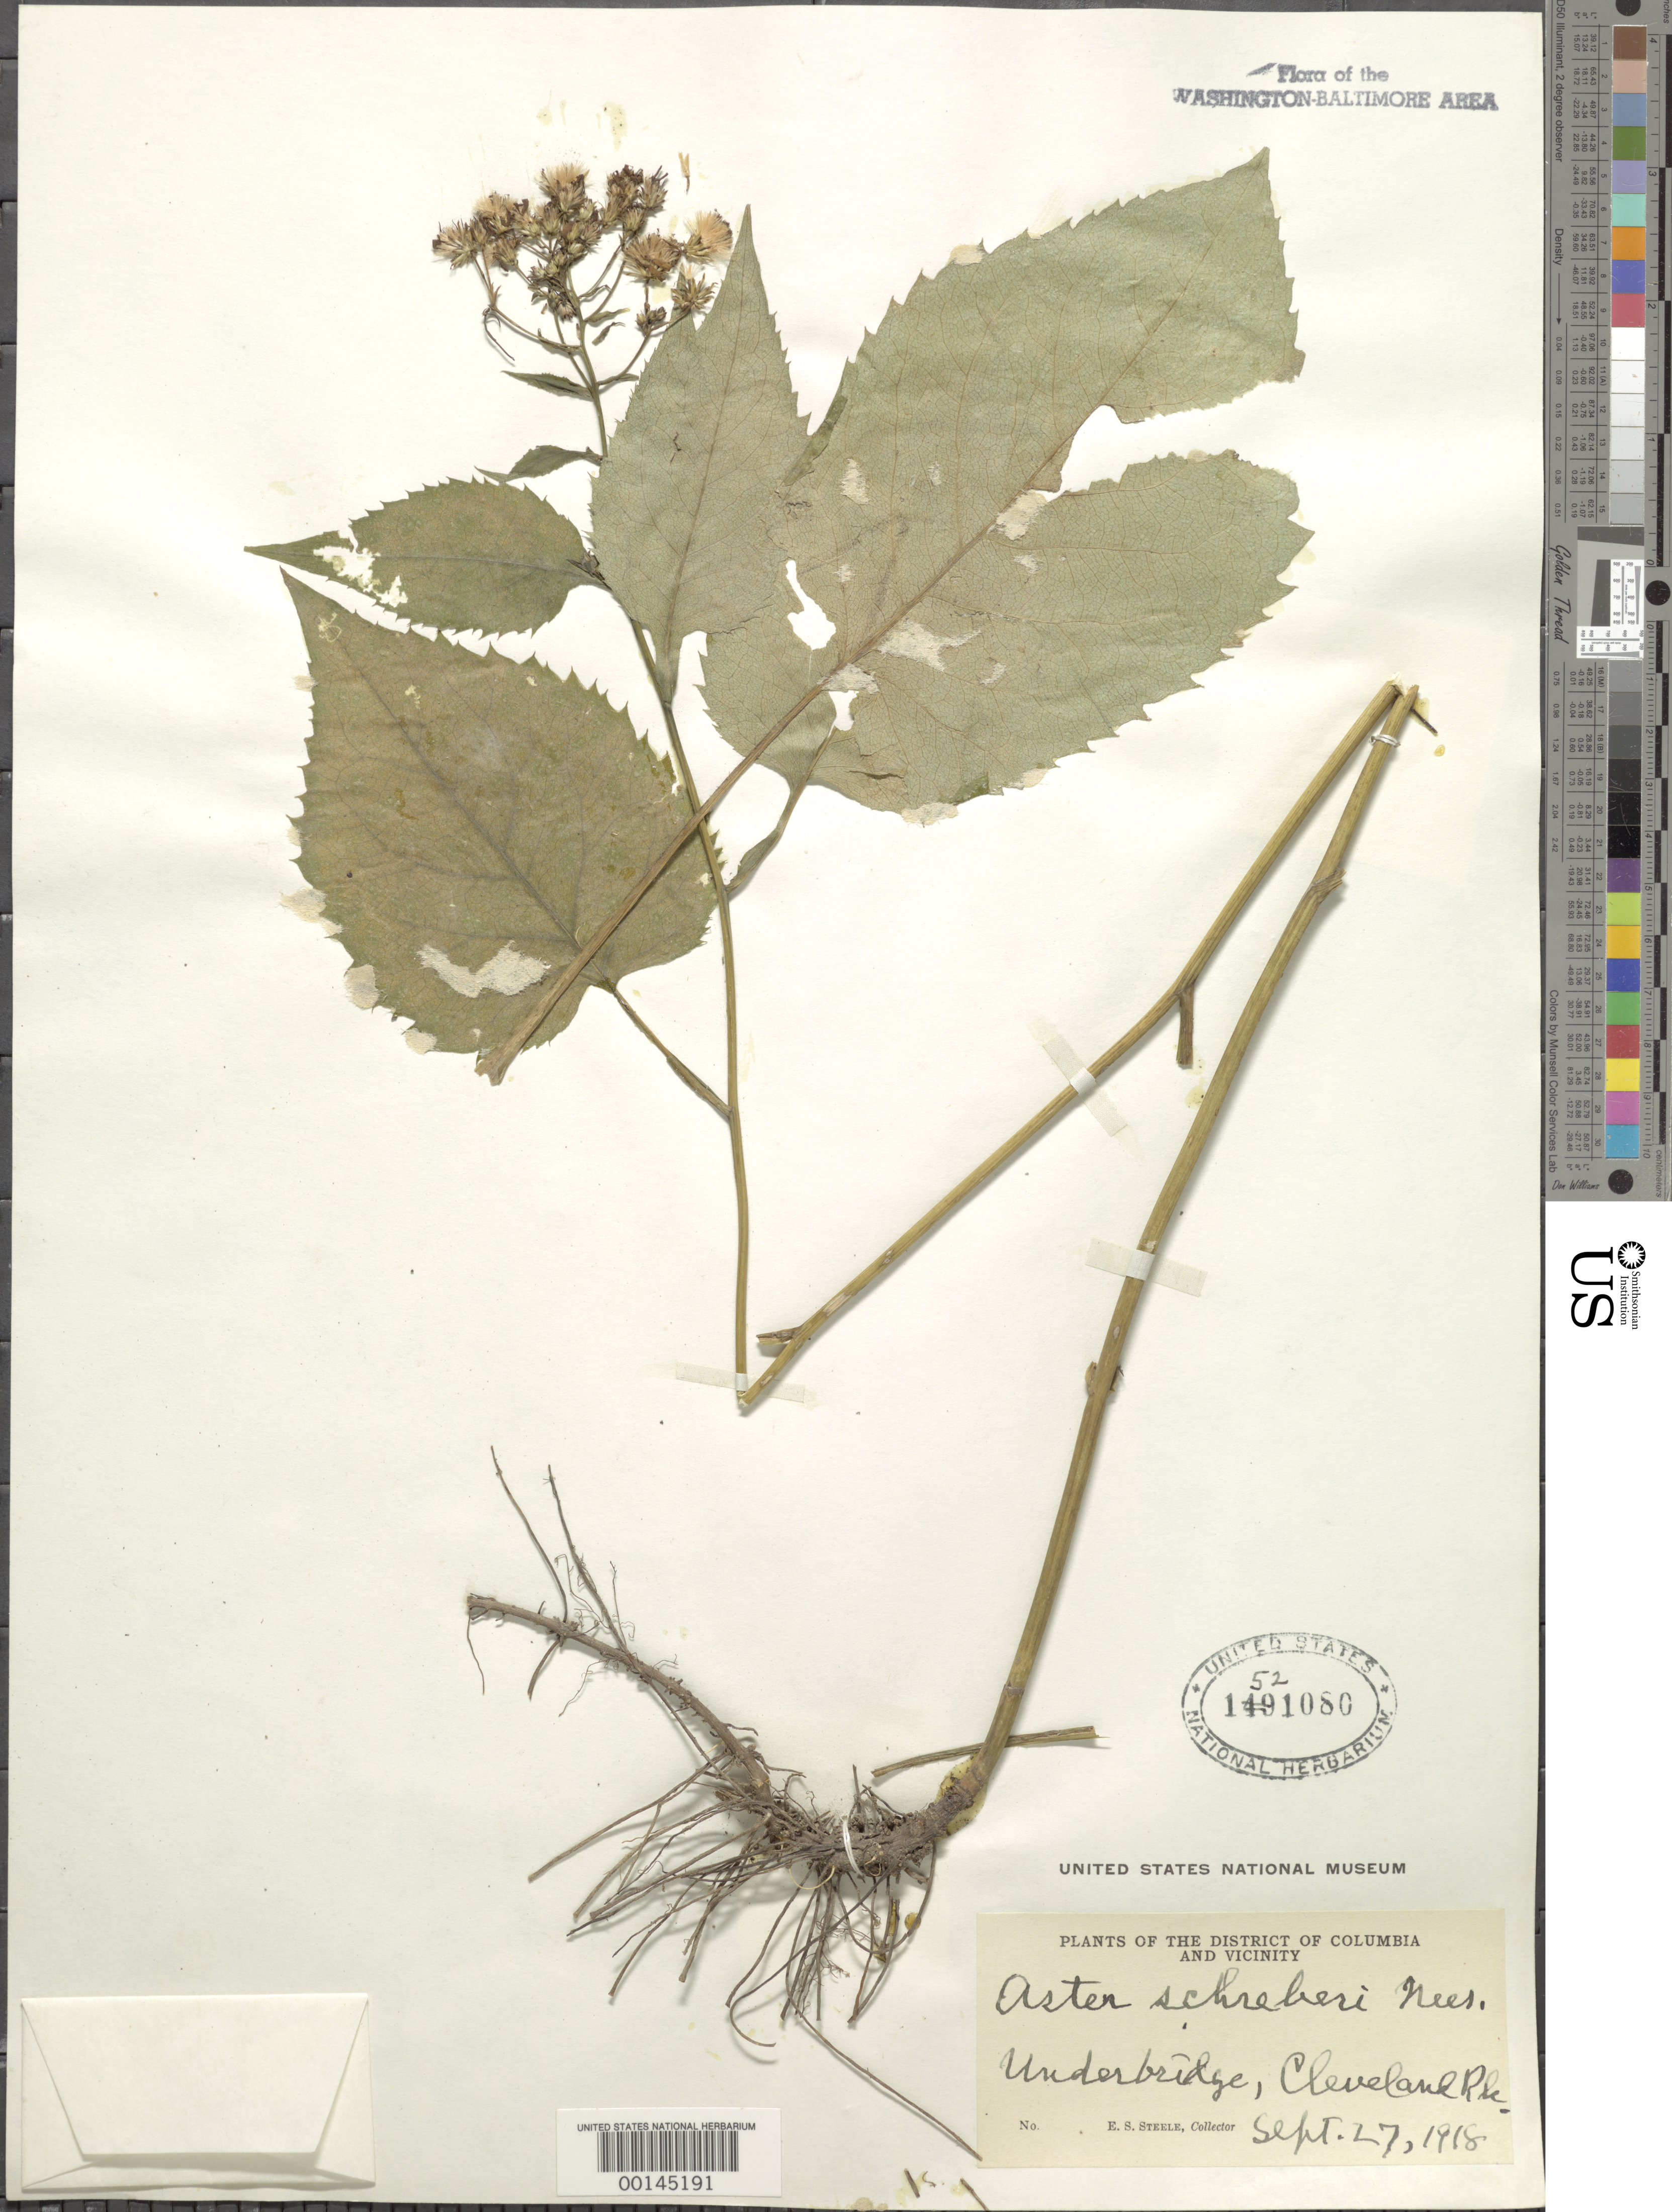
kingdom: Plantae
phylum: Tracheophyta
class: Magnoliopsida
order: Asterales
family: Asteraceae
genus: Eurybia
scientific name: Eurybia schreberi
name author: (Nees) Nees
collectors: E. Steele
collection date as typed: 27 Sep 1918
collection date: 1918-09-27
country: United States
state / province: District of Columbia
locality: Cleveland Park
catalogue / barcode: US 1521080